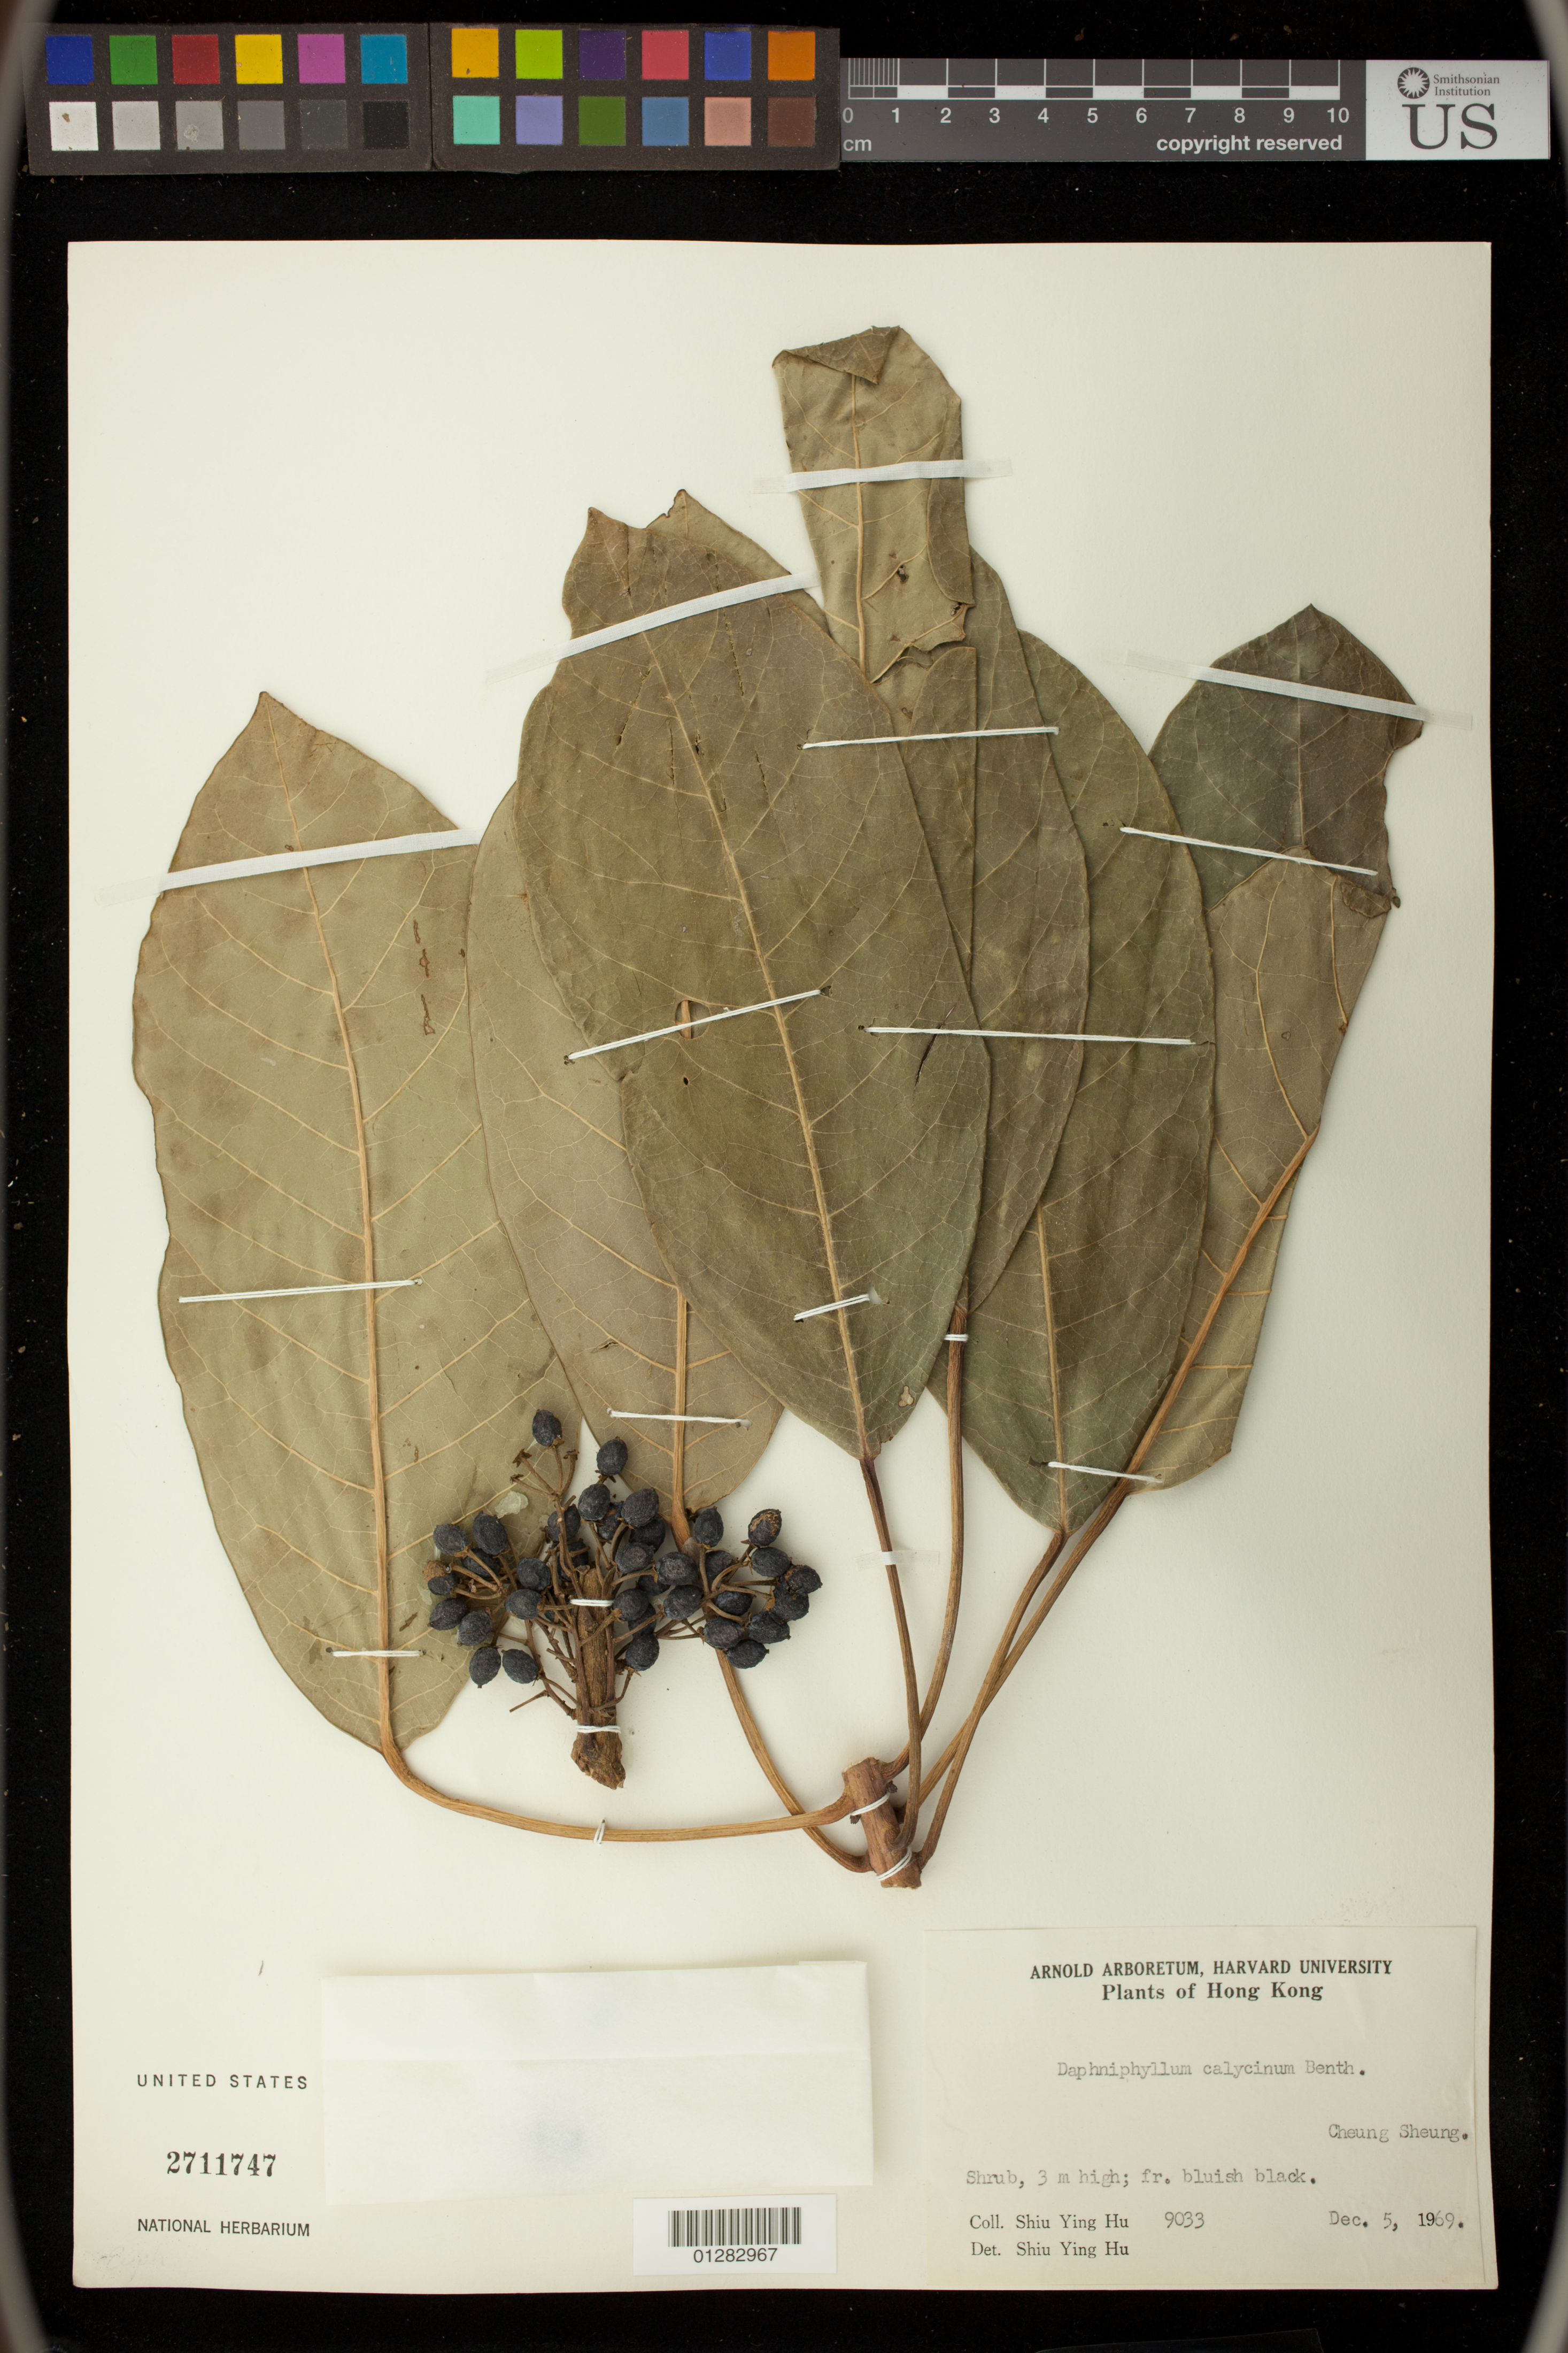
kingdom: Plantae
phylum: Tracheophyta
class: Magnoliopsida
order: Saxifragales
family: Daphniphyllaceae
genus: Daphniphyllum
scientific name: Daphniphyllum calycinum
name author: Benth.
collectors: Y. Shiu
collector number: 9033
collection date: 1969-12-05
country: China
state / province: Hong Kong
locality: Cheung Sheung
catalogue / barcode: US 2711747